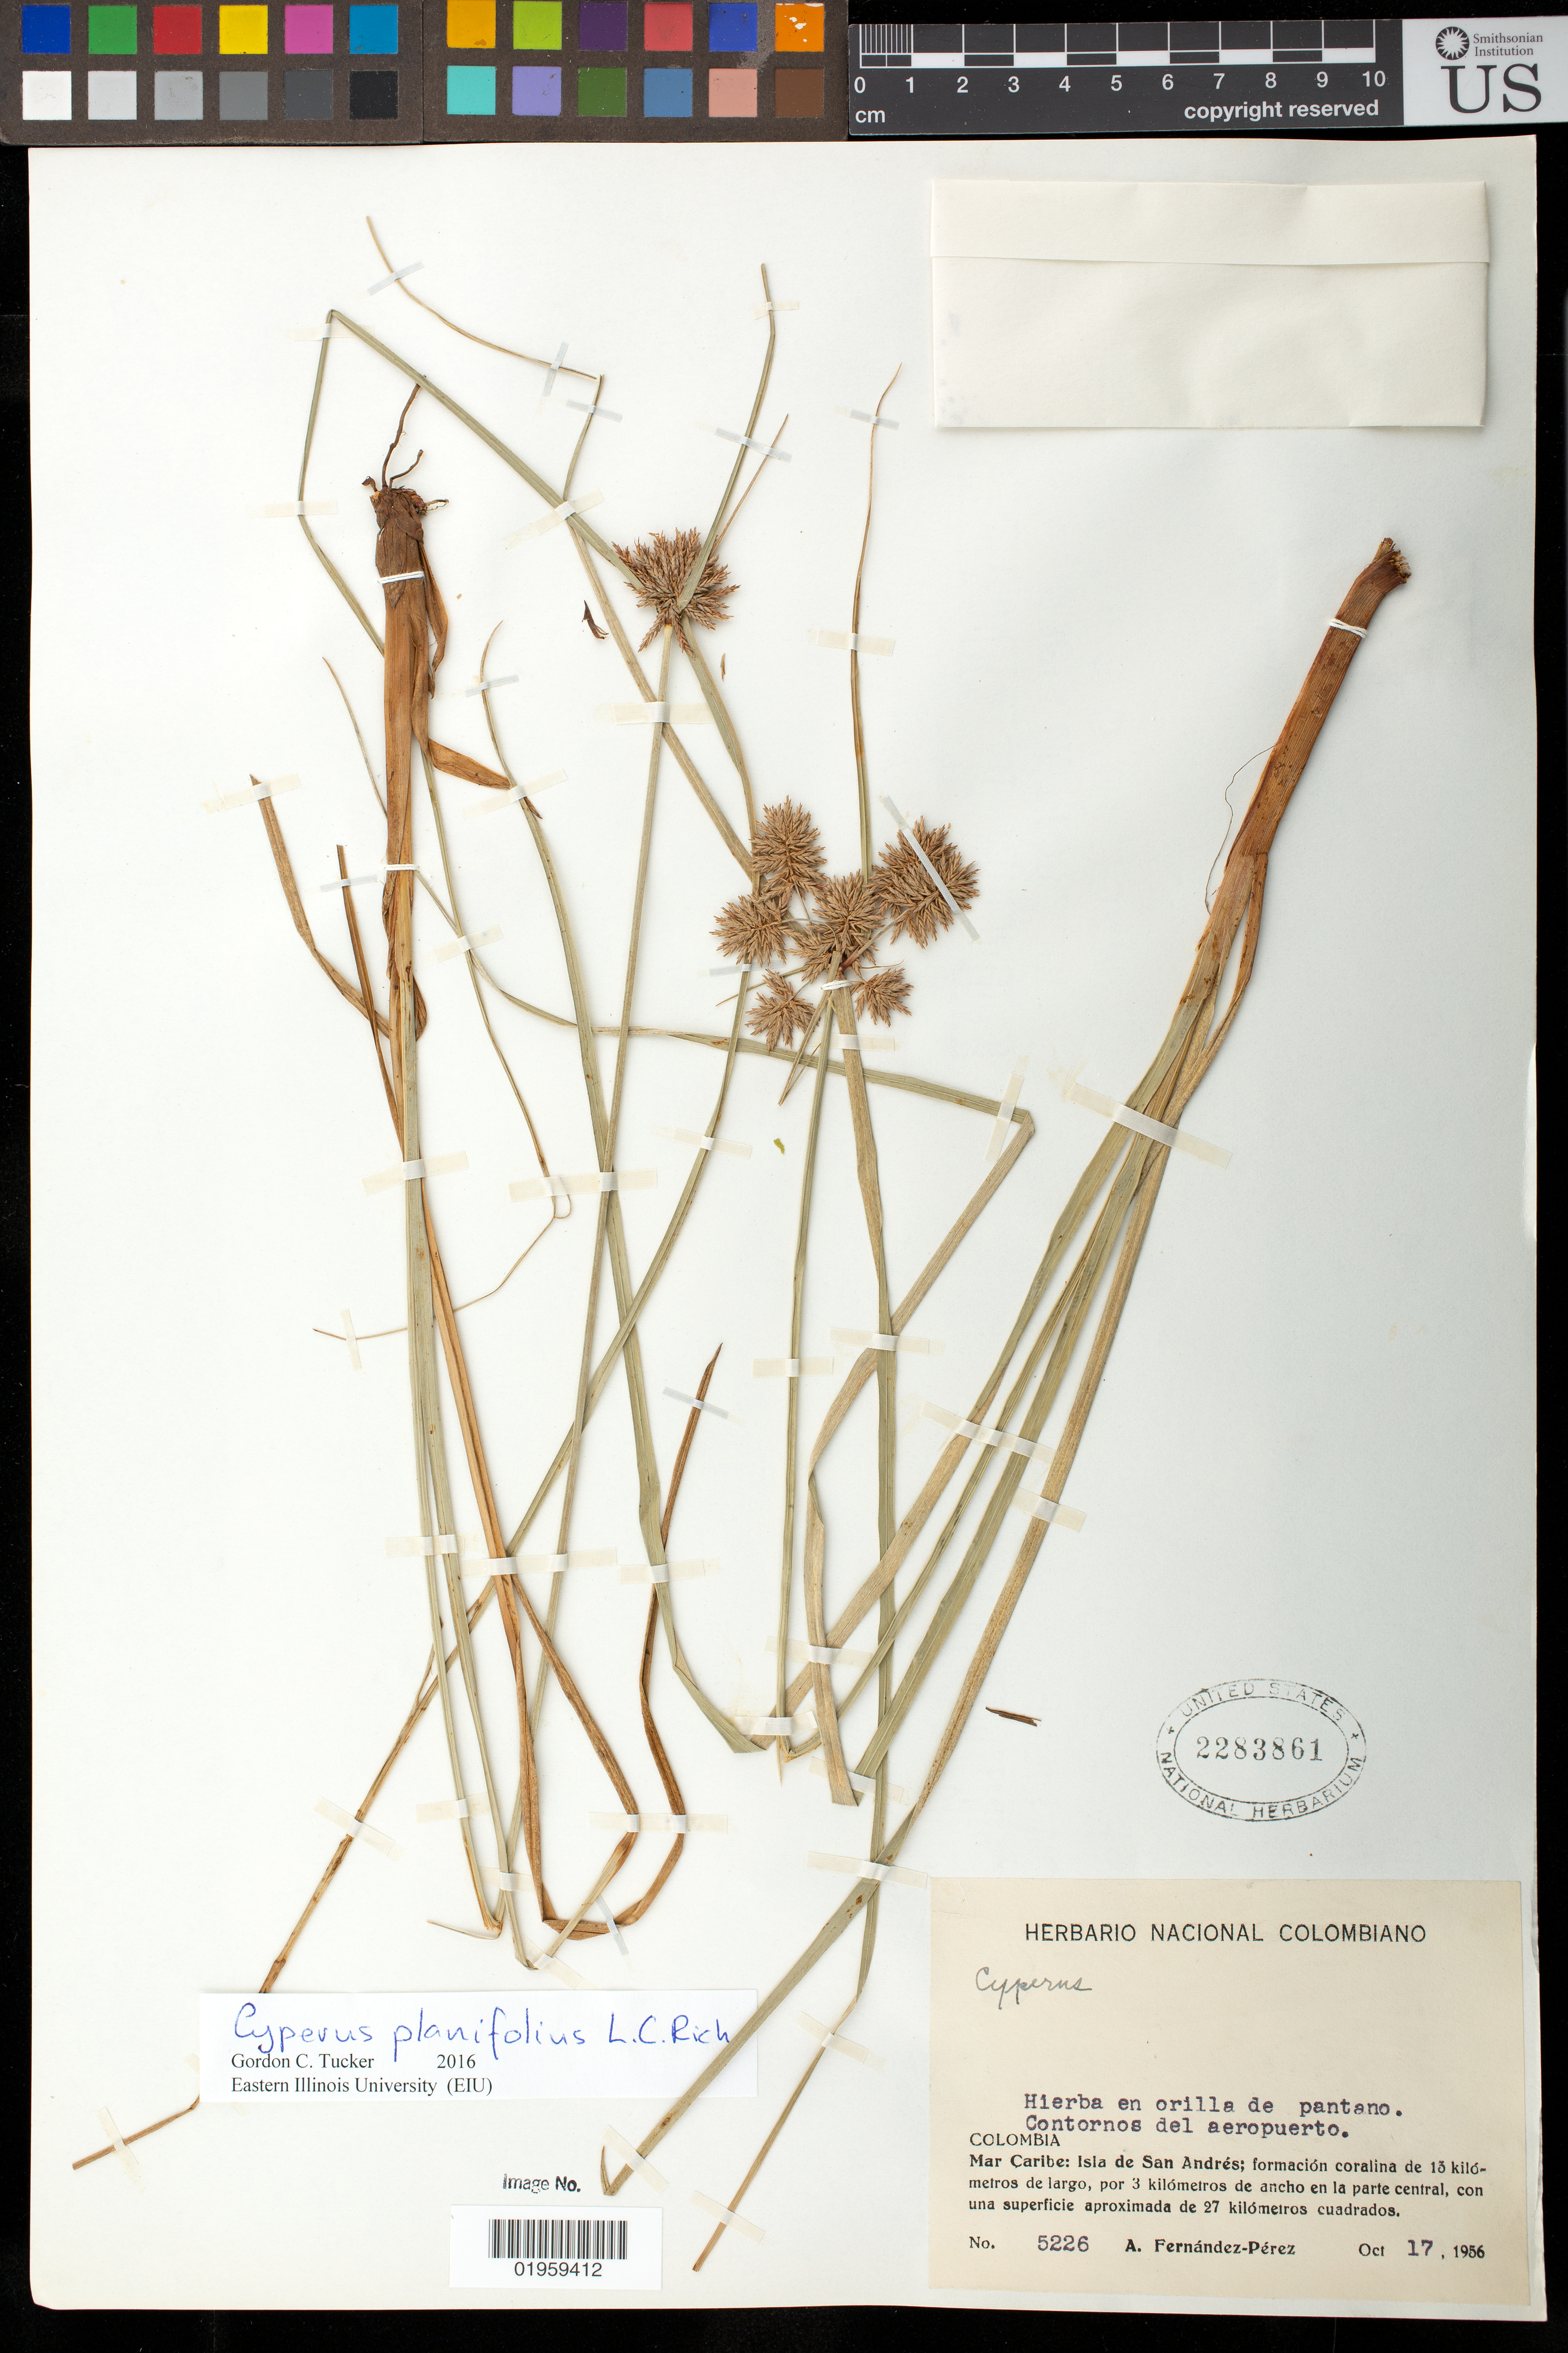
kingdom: Plantae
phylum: Tracheophyta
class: Liliopsida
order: Poales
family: Cyperaceae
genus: Cyperus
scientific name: Cyperus planifolius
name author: Rich.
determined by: Tucker, G. C.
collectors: A. Fernández-Pérez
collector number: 5226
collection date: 1956-10-17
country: Colombia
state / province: San Andres y Providencia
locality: Mar Caribe: Isla de San Andrés; formación coralina de 13 kilómetros de largo, por 3 kilómetros de ancho en la parte central, con una superficie aproximada de 27 kilómetros cuadrados.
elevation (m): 80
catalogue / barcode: US 2283861